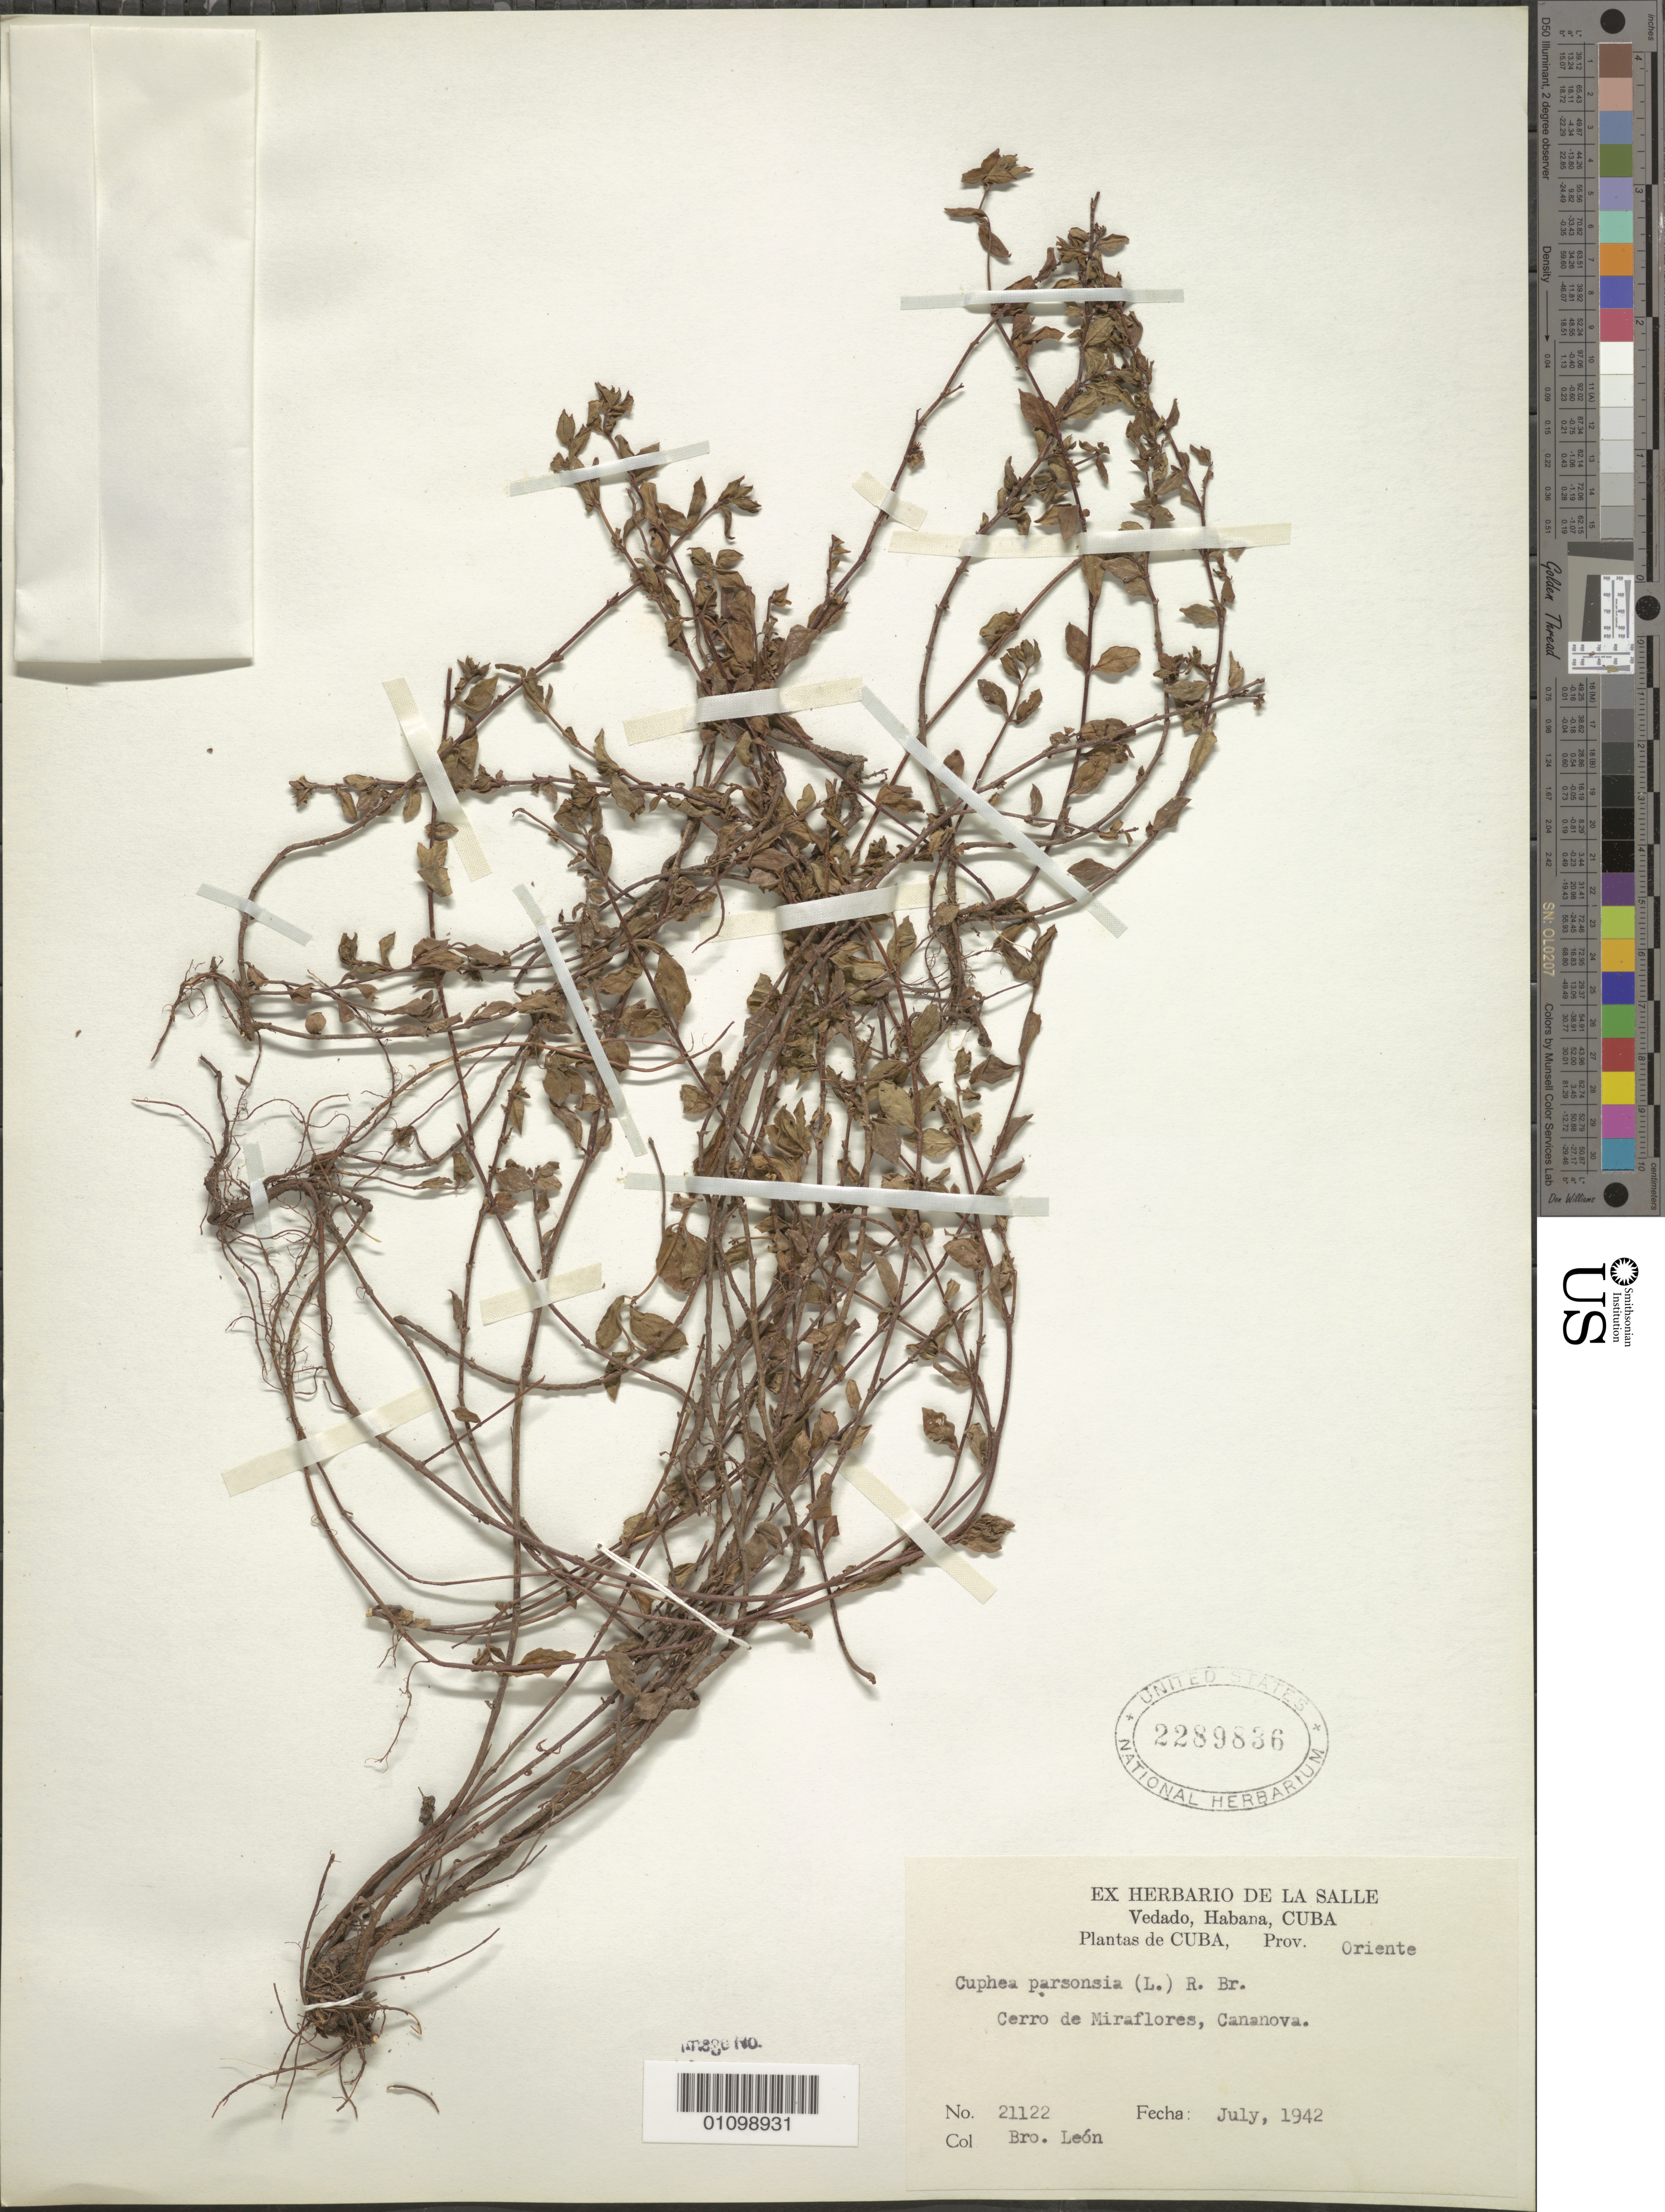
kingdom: Plantae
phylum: Tracheophyta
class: Magnoliopsida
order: Myrtales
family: Lythraceae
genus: Cuphea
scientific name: Cuphea parsonsia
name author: (L.) R. Br. ex Steud.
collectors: Bro. León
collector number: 21122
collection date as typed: Jul 1942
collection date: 1942-07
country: Cuba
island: Cuba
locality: Oriente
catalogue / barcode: US 2289836